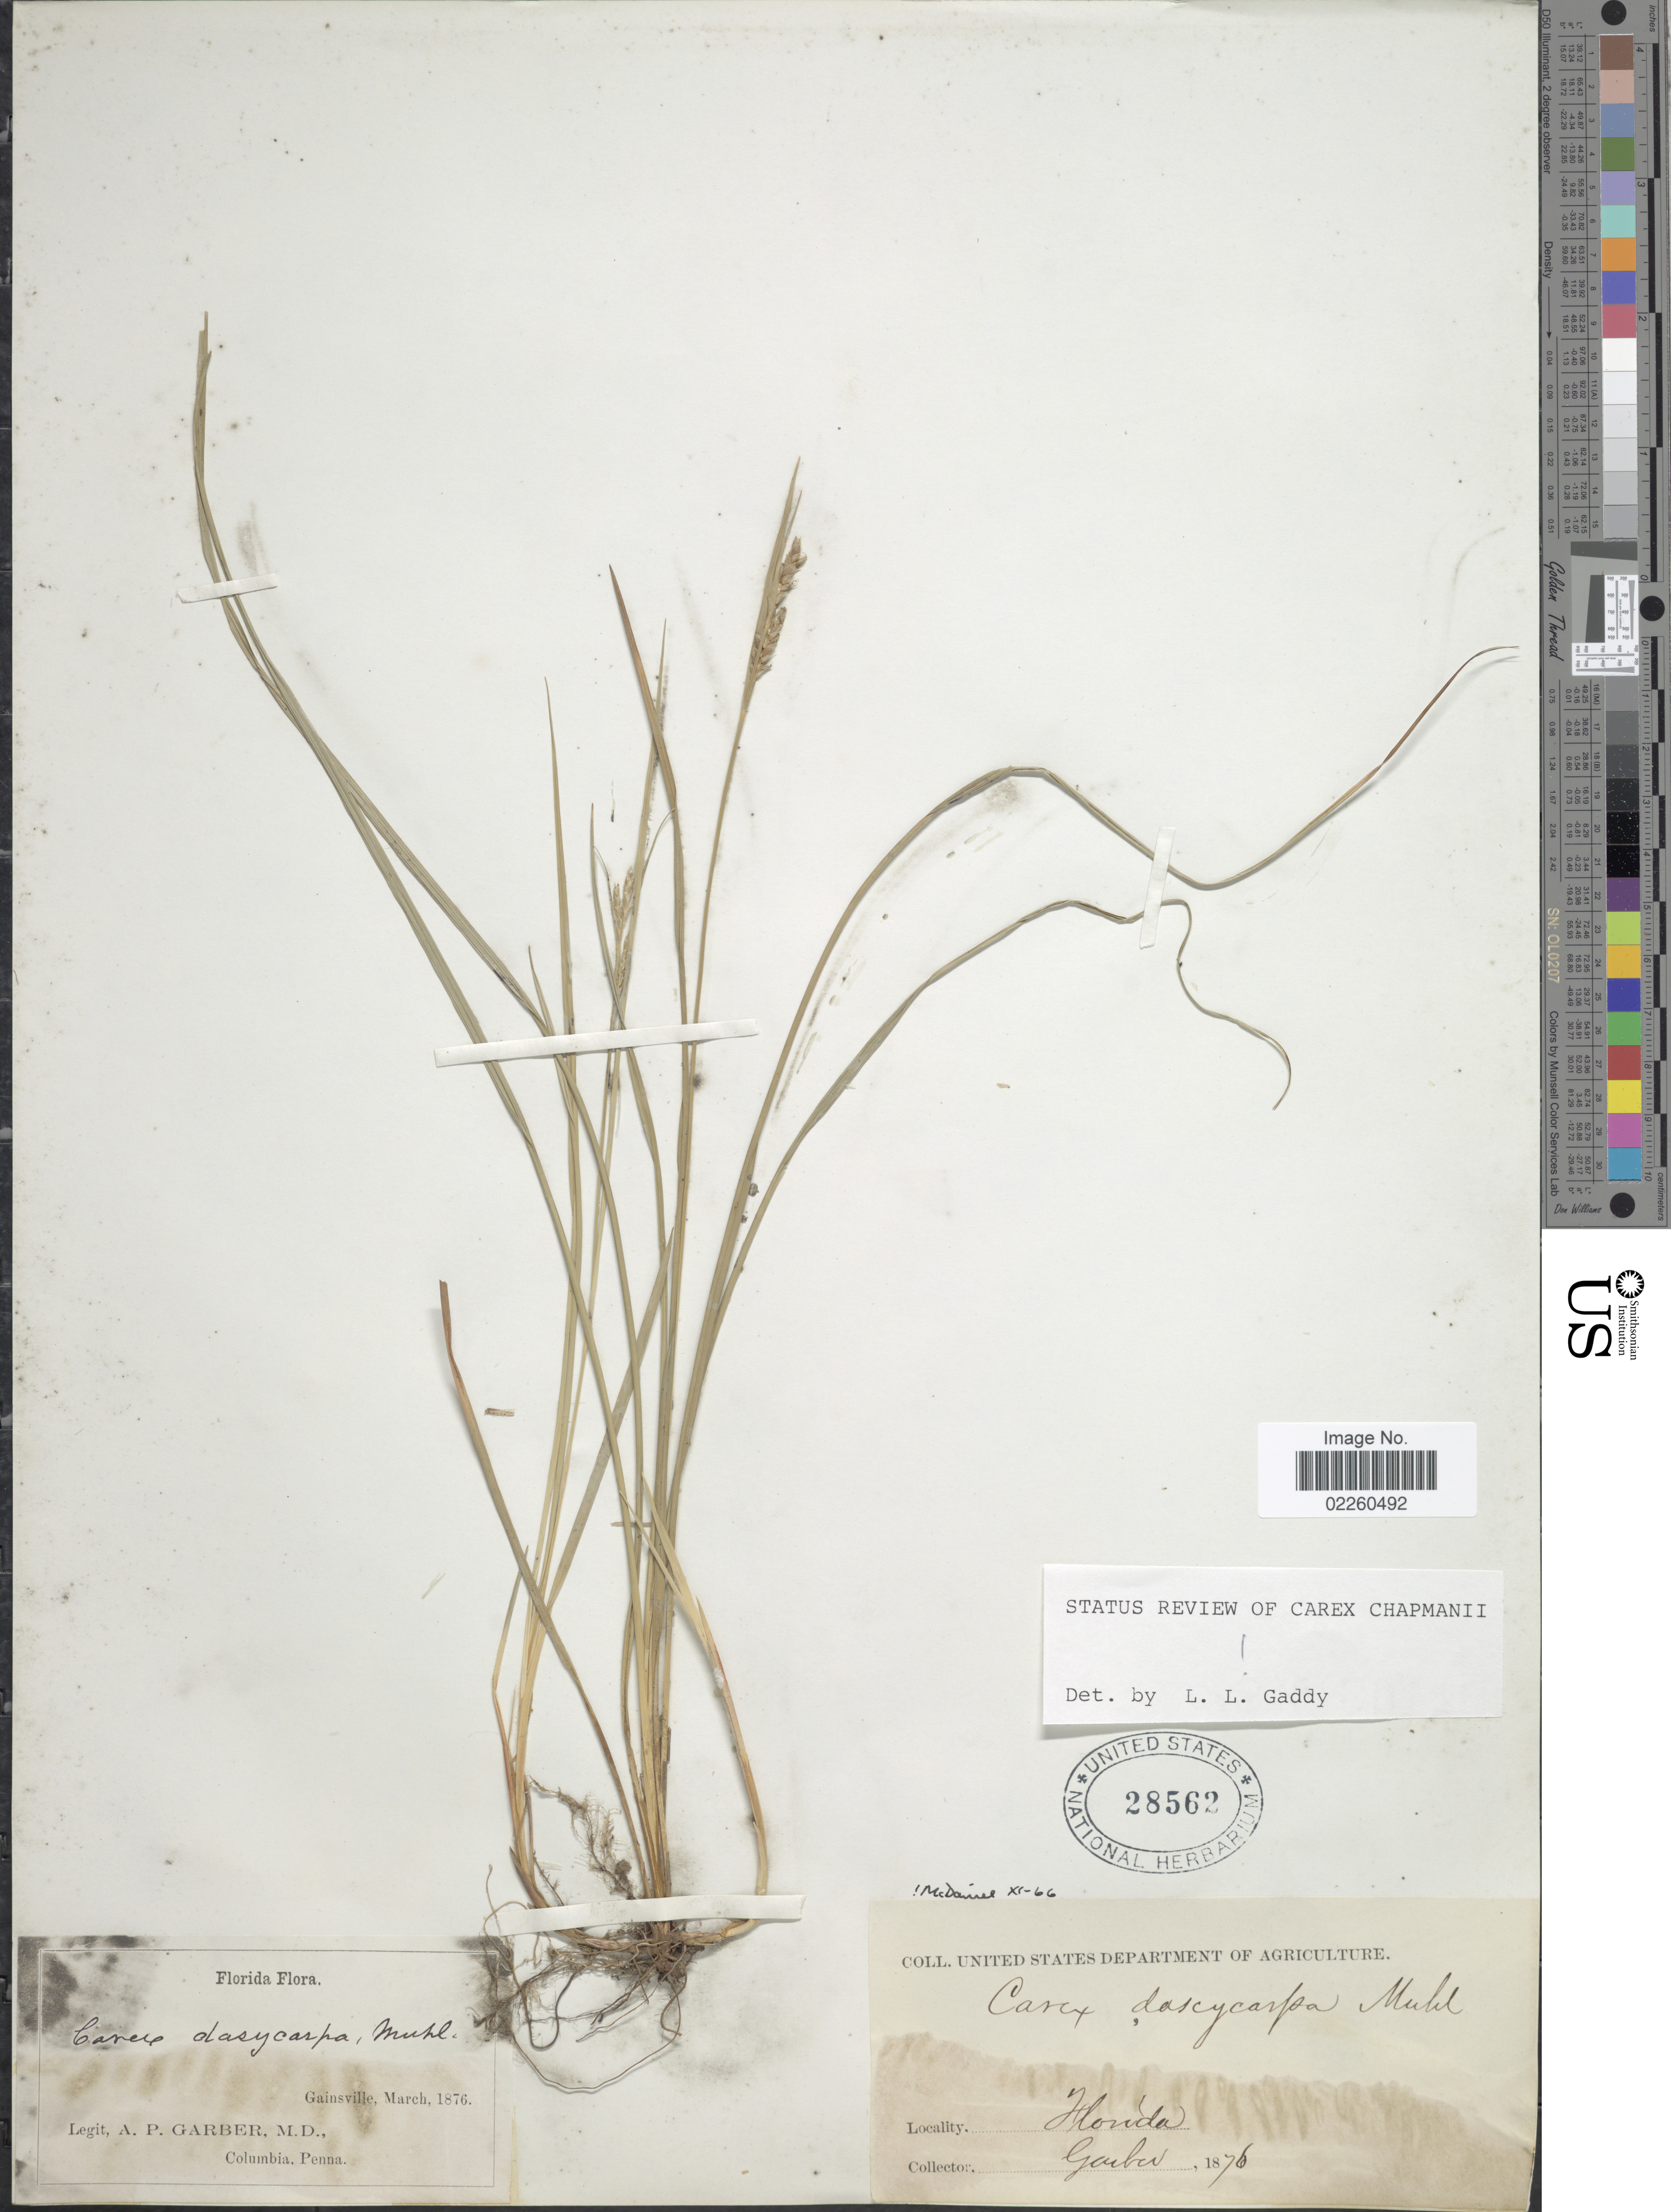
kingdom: Plantae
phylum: Tracheophyta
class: Liliopsida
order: Poales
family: Cyperaceae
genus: Carex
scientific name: Carex dasycarpa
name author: Muhl.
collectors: A. P. Garber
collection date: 1876-03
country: United States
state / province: Florida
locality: Gainsville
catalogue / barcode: US 28562